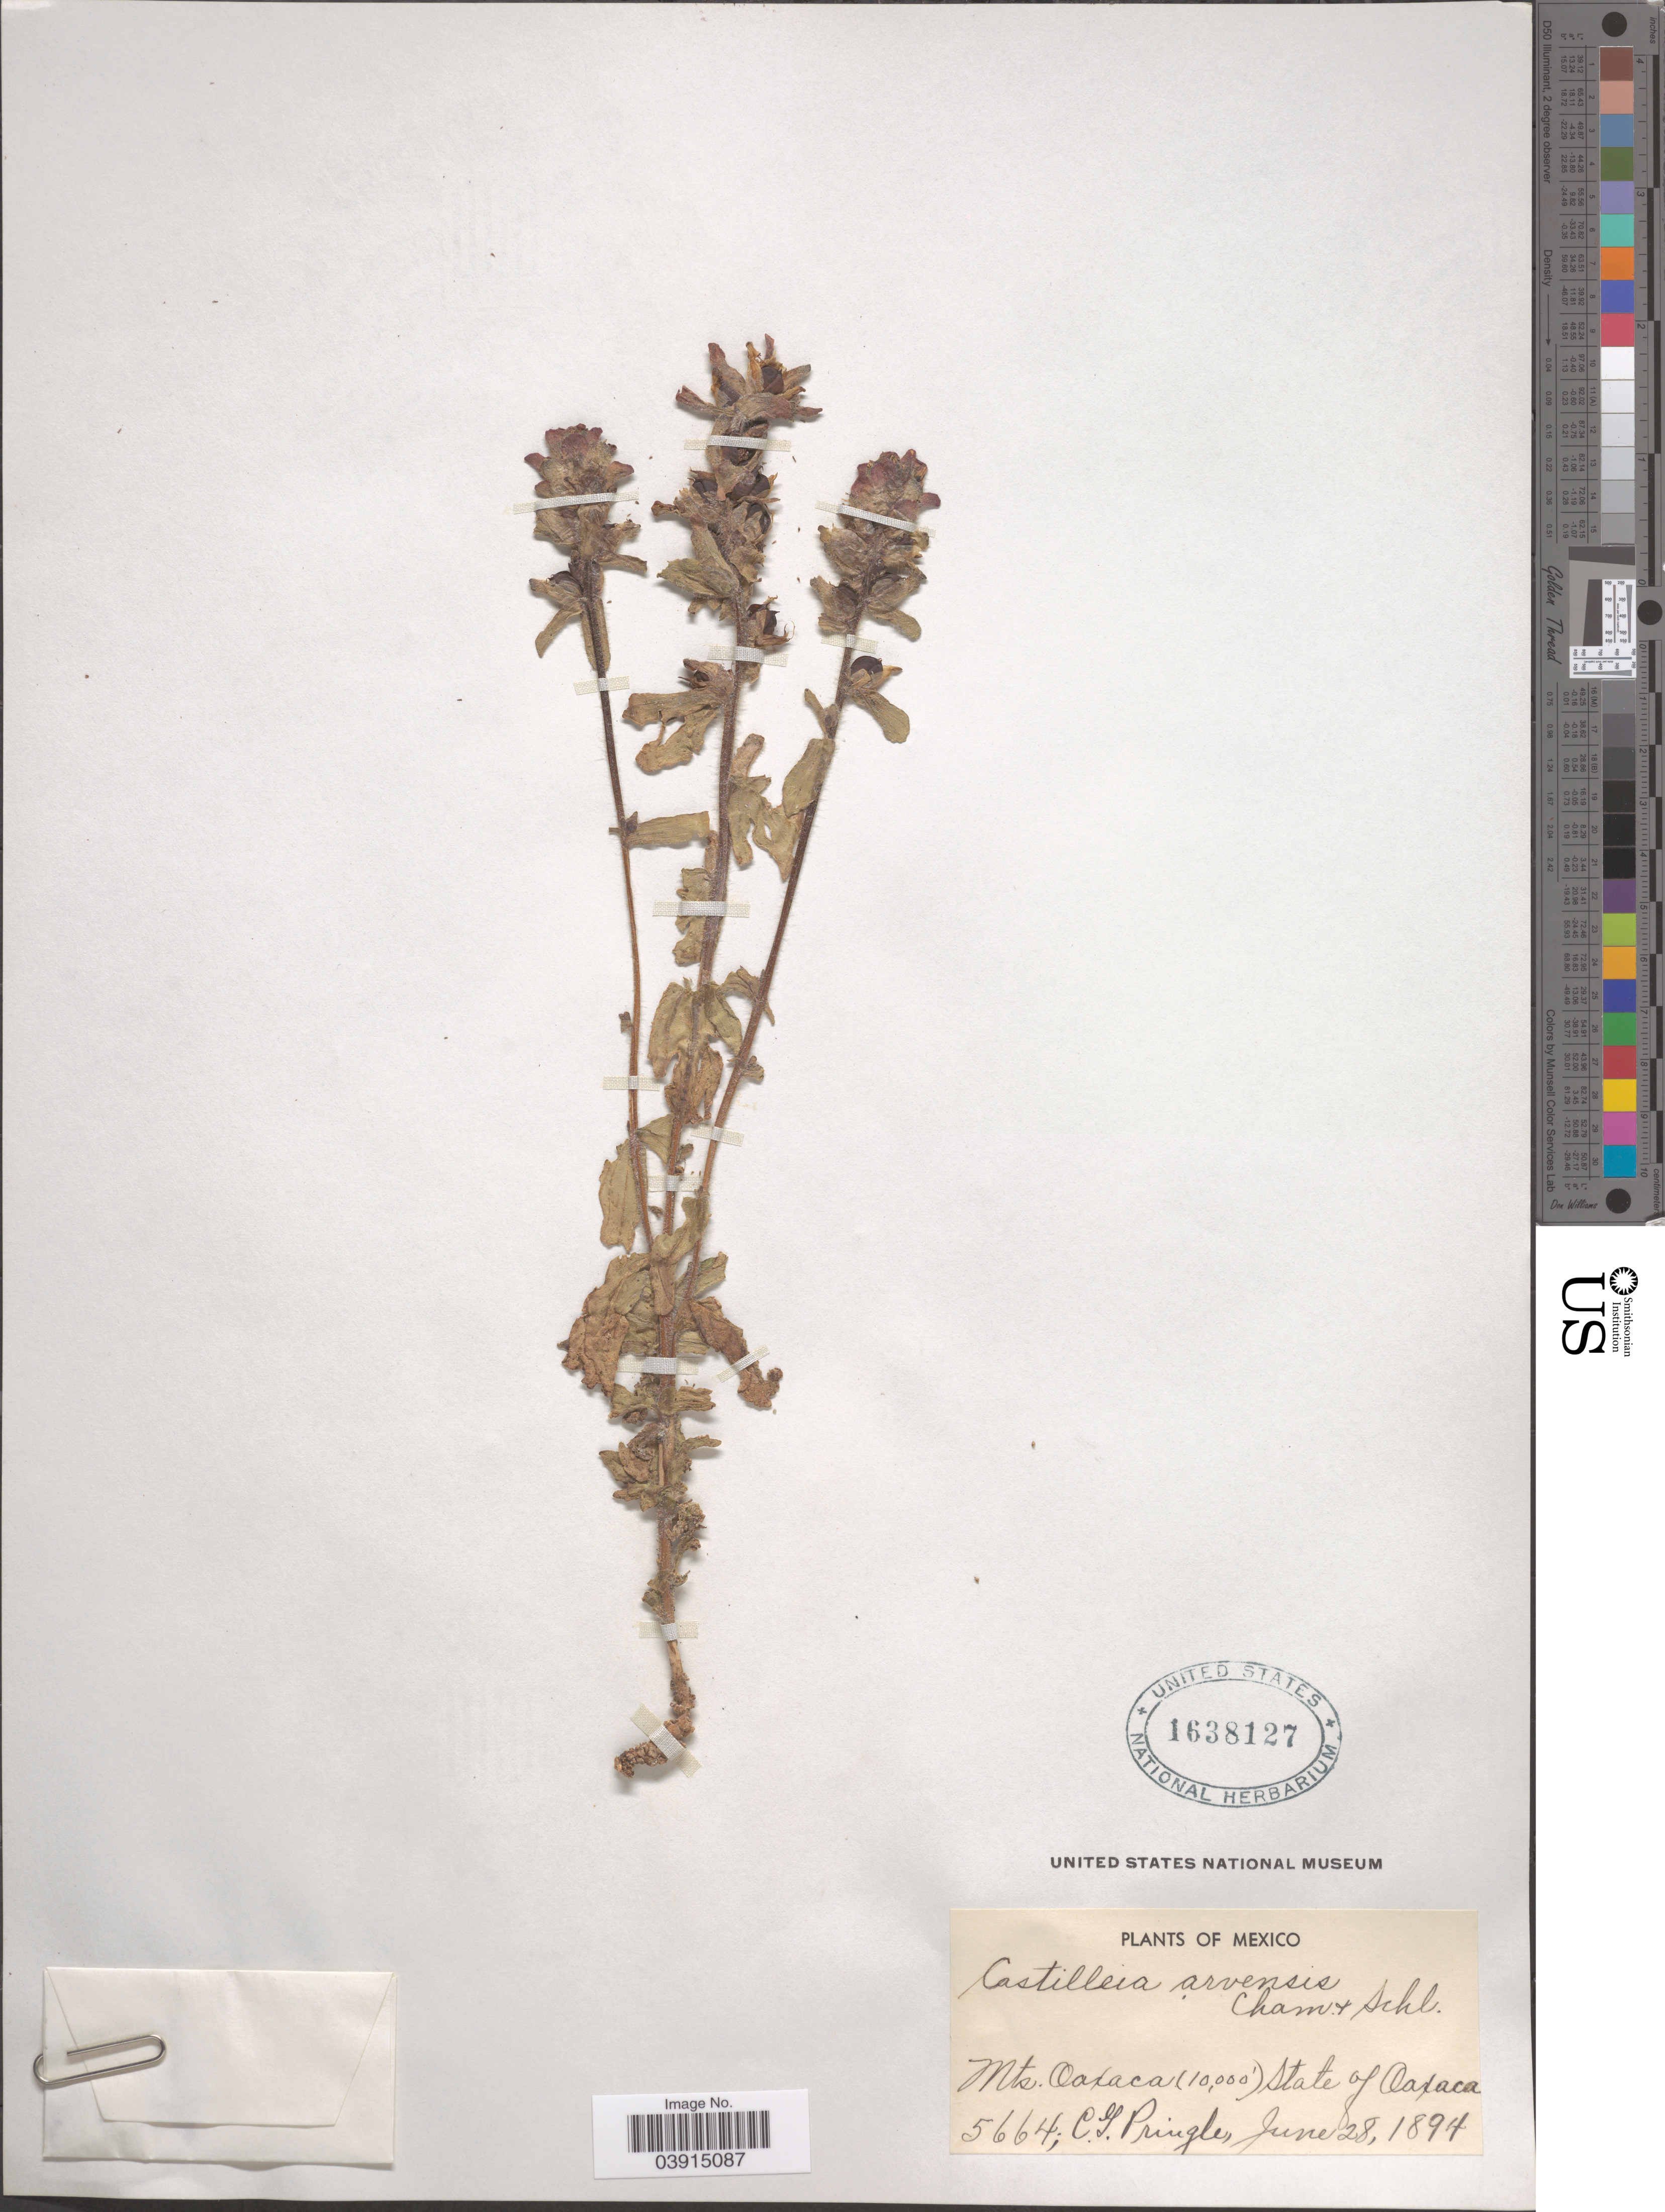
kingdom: Plantae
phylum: Tracheophyta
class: Magnoliopsida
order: Lamiales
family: Orobanchaceae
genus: Castilleja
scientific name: Castilleja arvensis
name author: Schltdl. & Cham.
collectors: C. G. Pringle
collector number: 5664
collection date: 1894-06-28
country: Mexico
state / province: Oaxaca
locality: Mts. Oaxaca.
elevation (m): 3048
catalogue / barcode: US 1638127